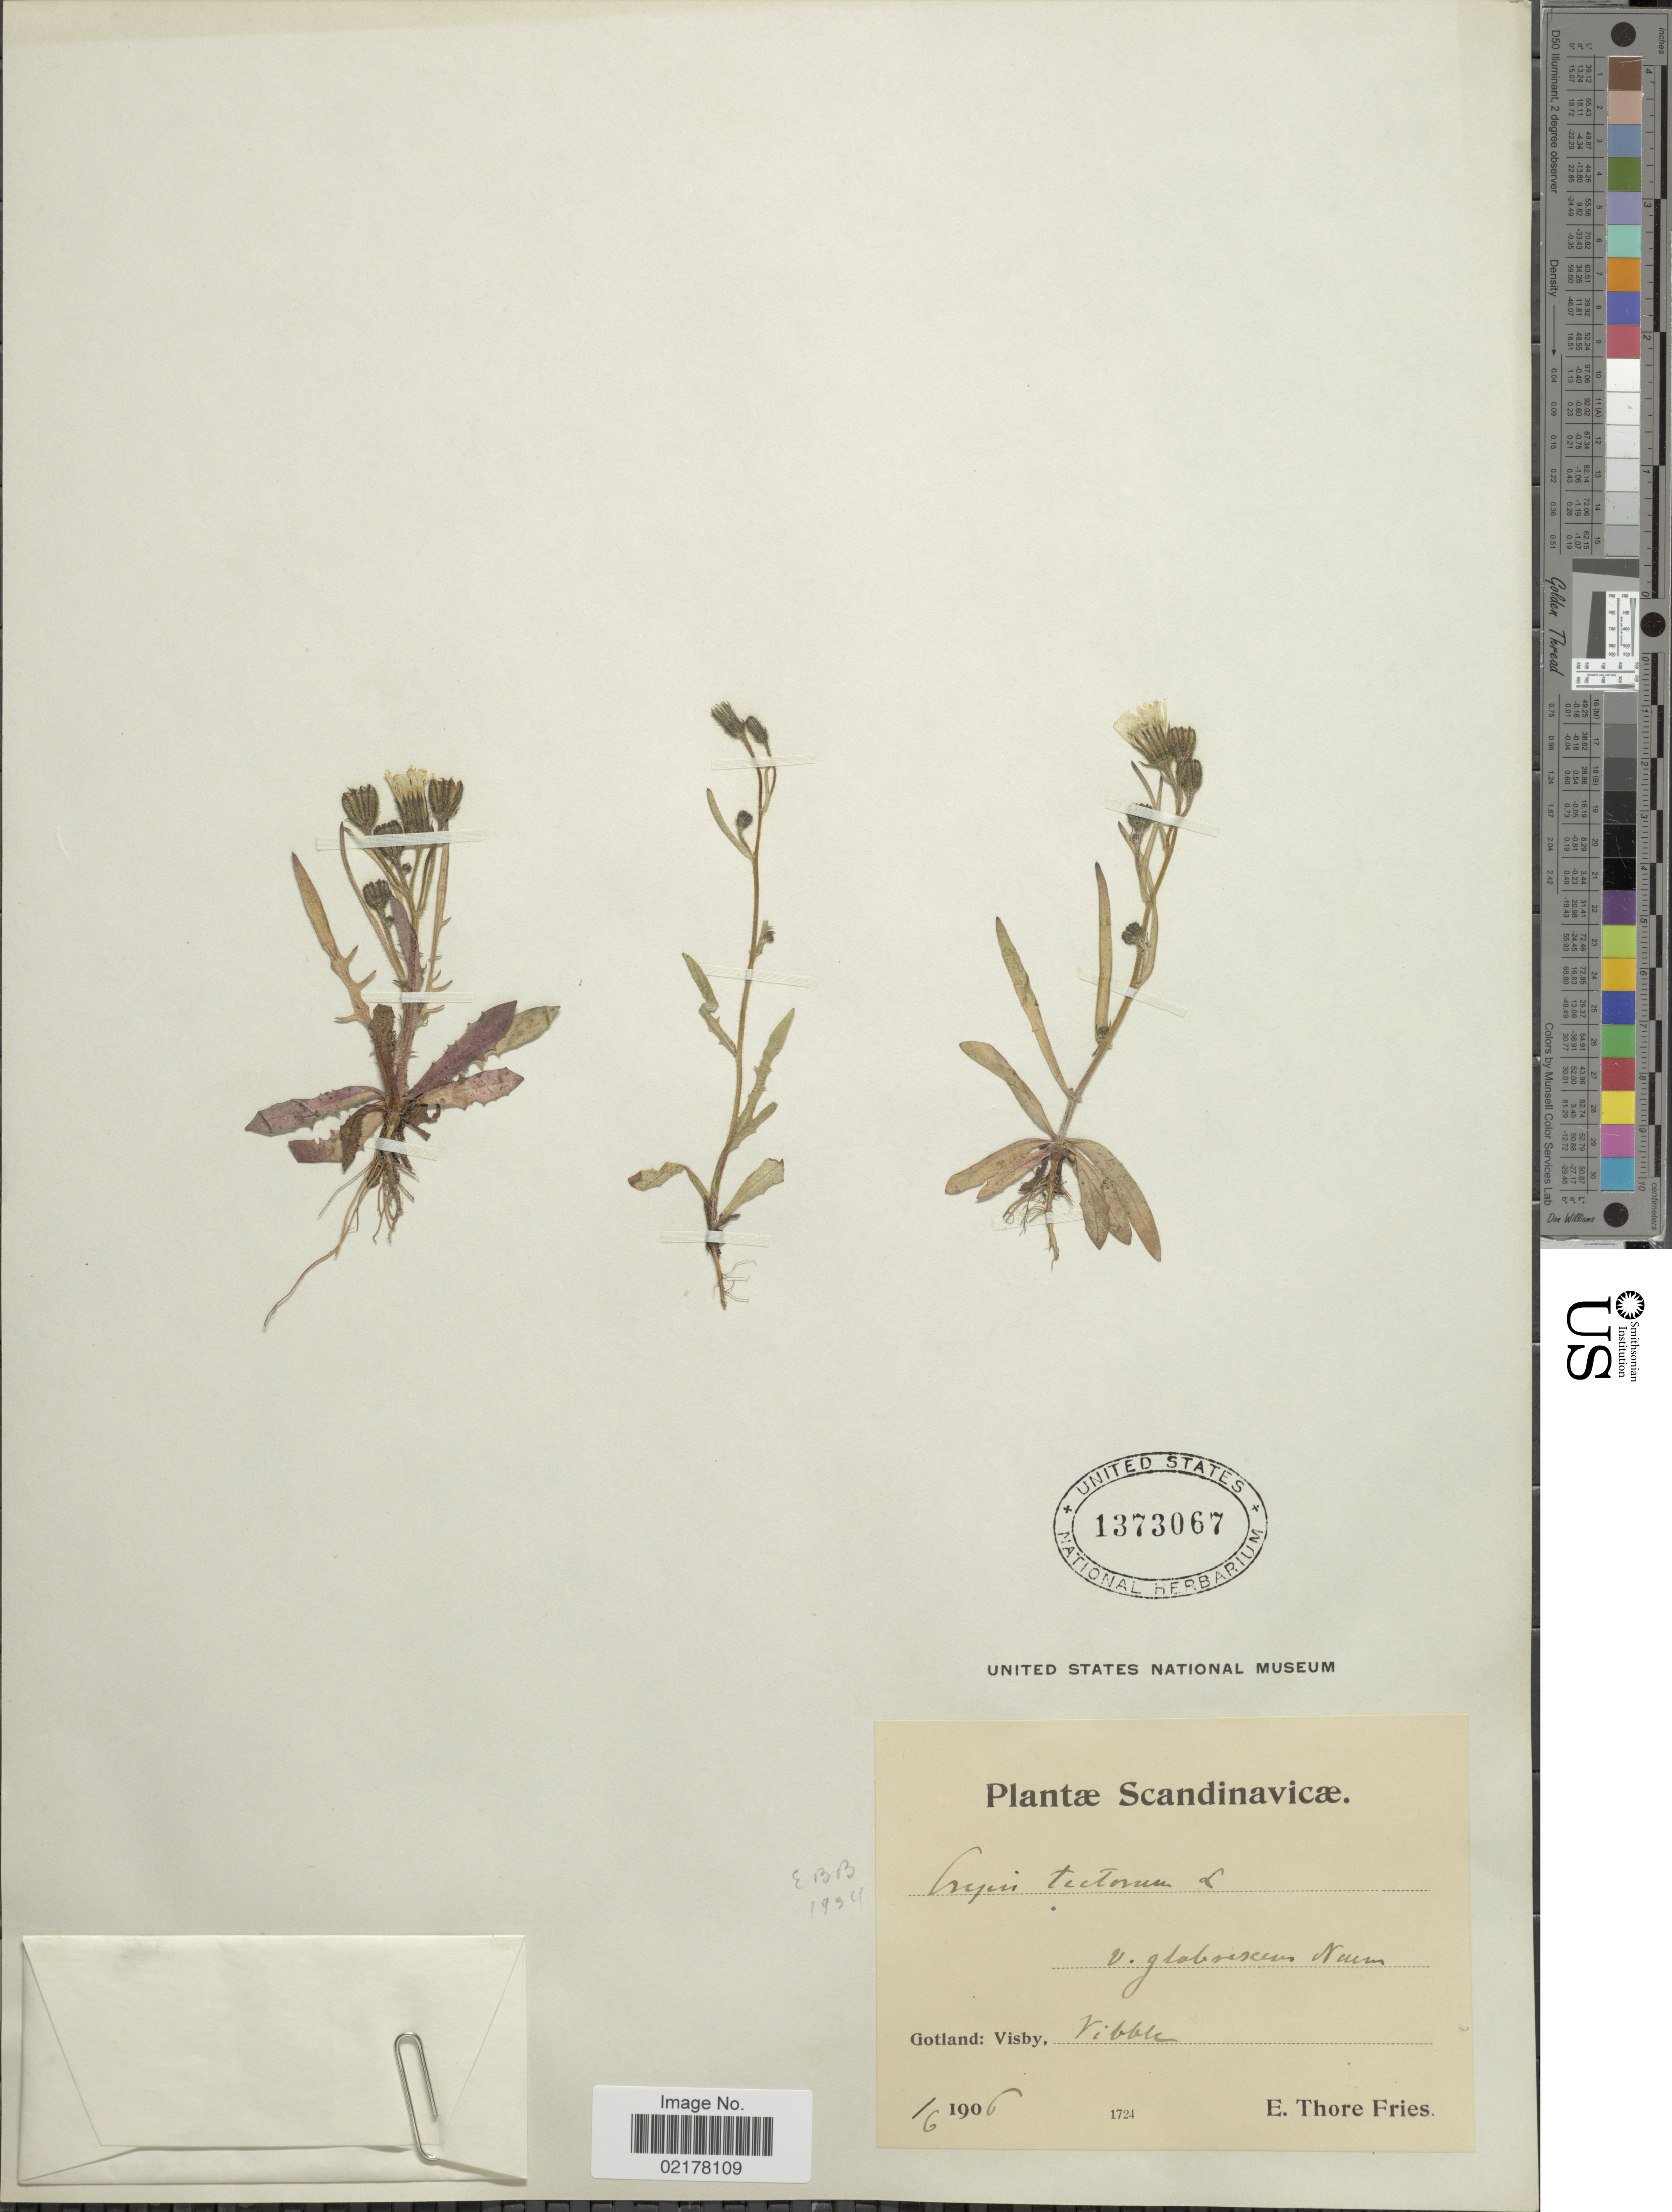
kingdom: Plantae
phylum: Tracheophyta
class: Magnoliopsida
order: Asterales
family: Asteraceae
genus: Crepis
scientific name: Crepis tectorum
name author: L.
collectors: E. Fries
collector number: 1724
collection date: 1906-06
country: Sweden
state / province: Gotland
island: Gotland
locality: Scandinavicae. Gotland: Visby, Vibble.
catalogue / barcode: US 1373067